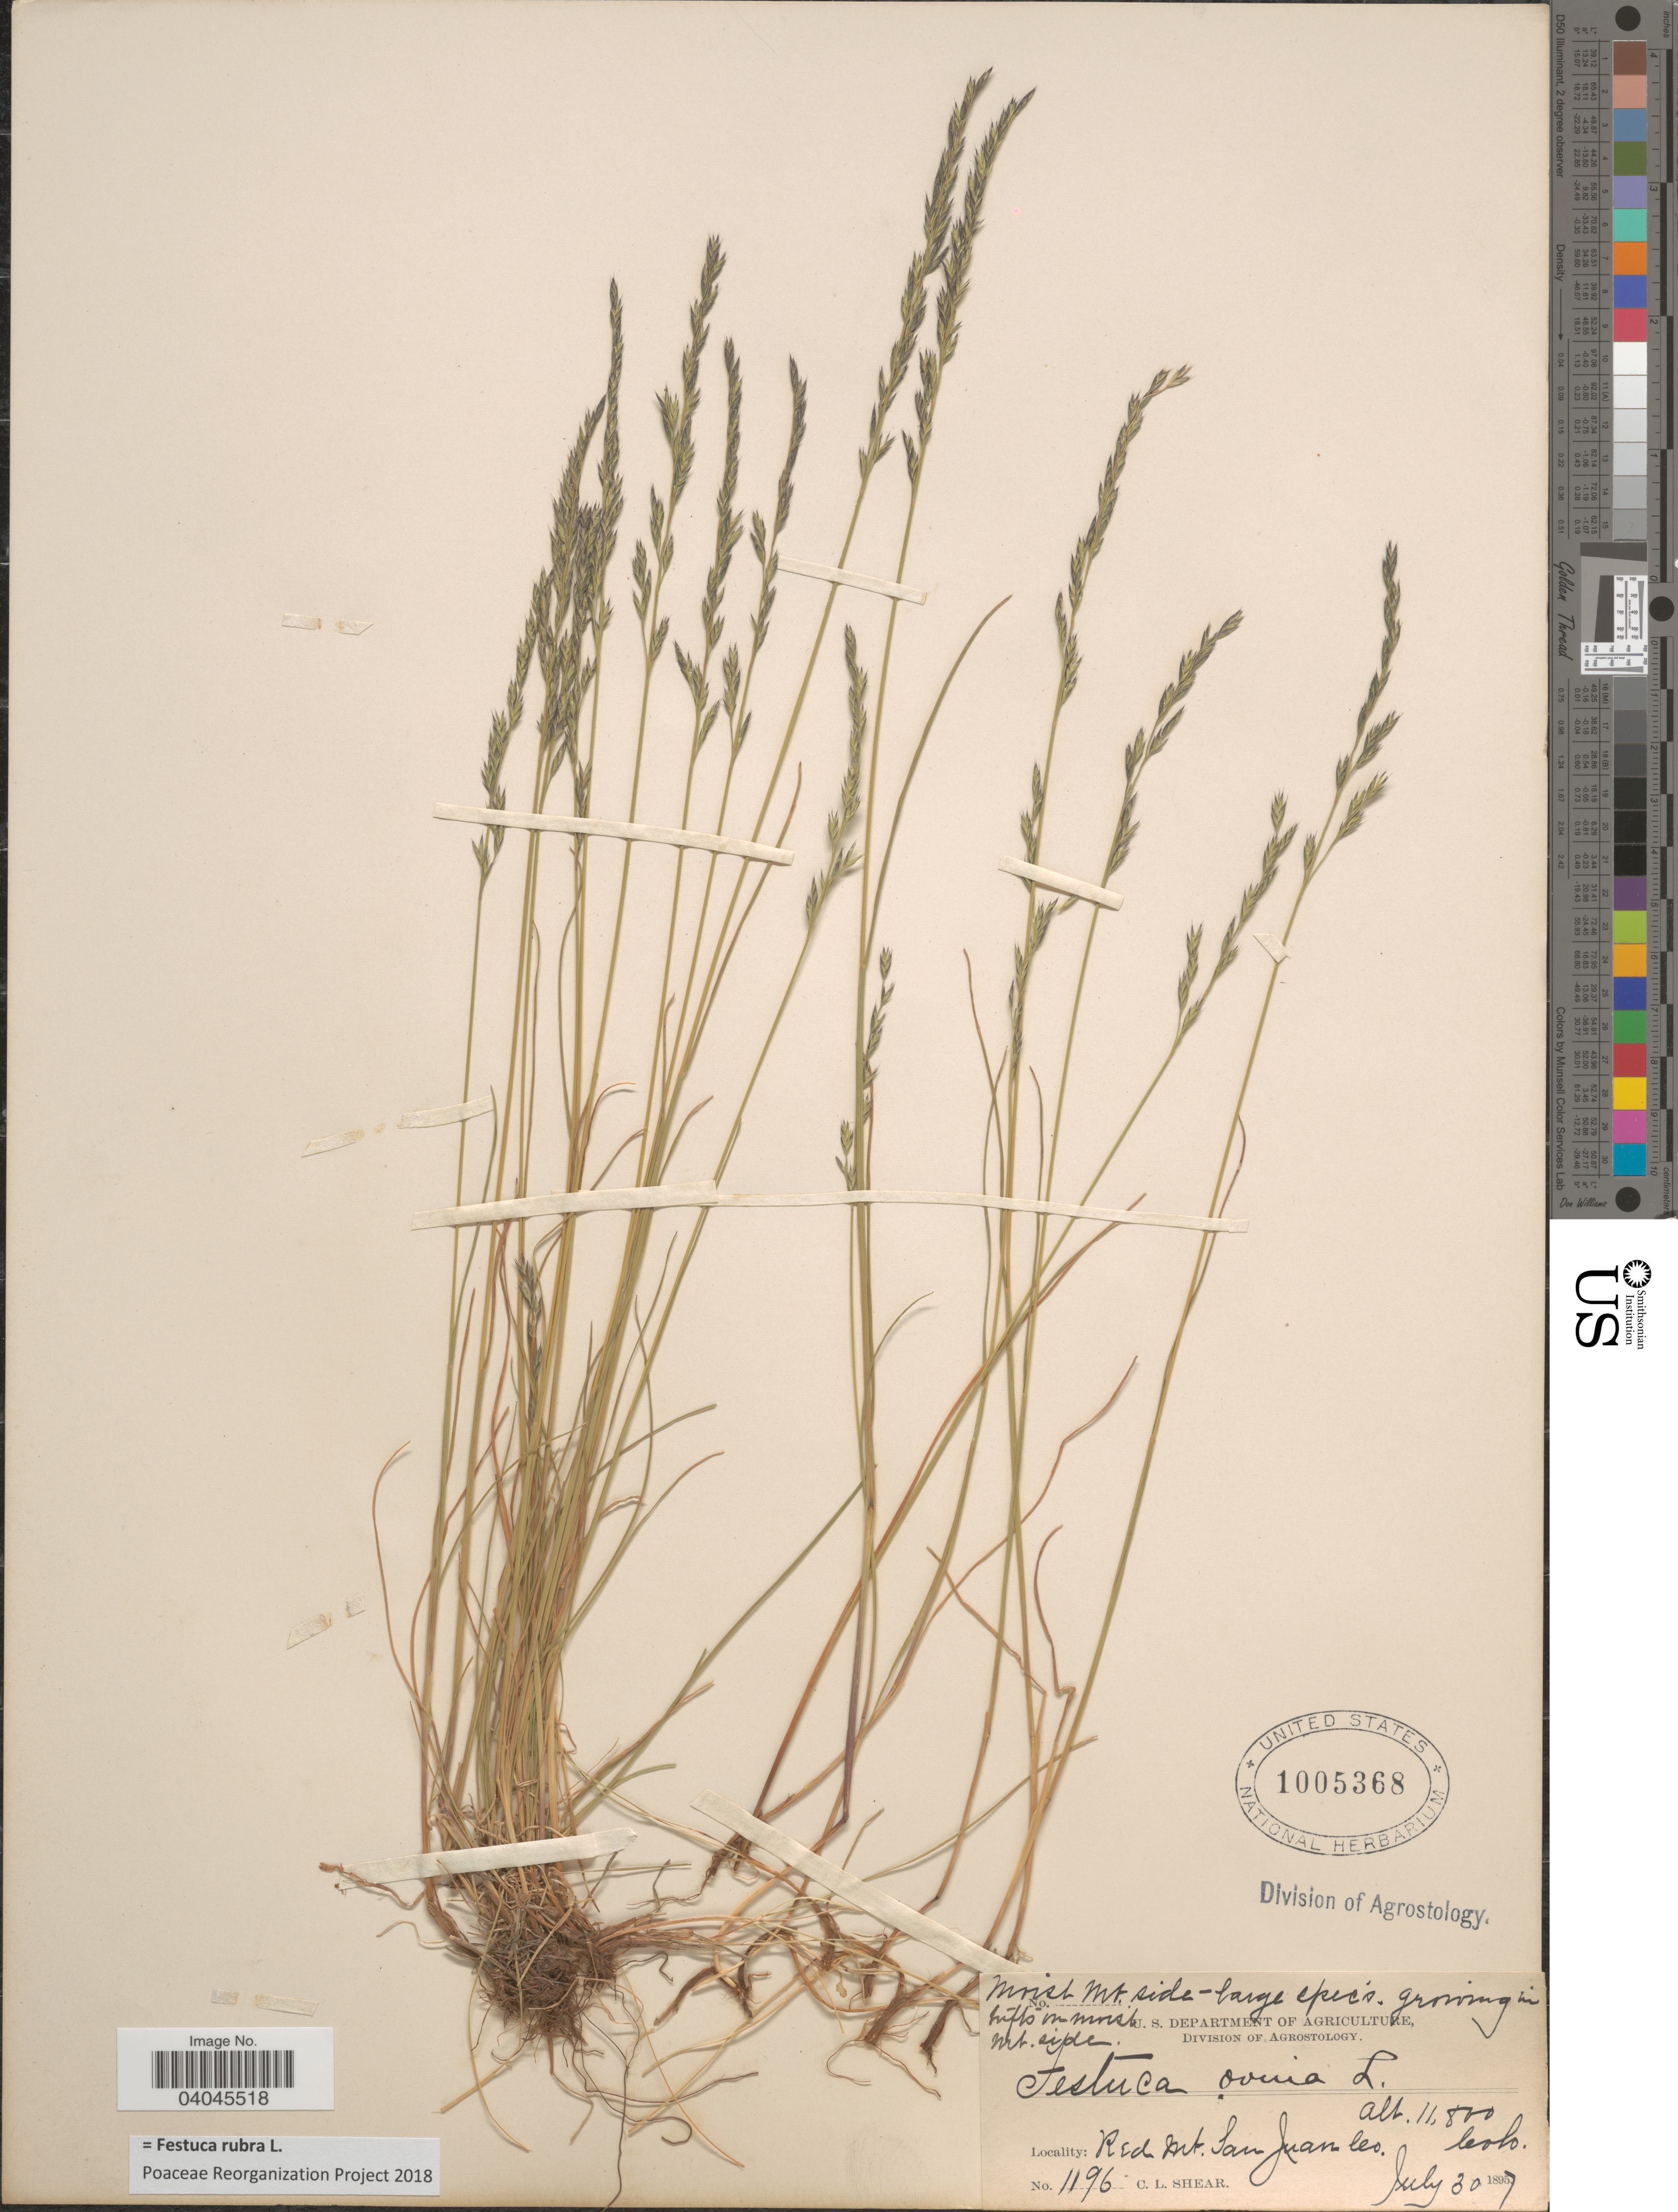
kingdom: Plantae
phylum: Tracheophyta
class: Liliopsida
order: Poales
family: Poaceae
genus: Festuca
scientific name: Festuca rubra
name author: L.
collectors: C. L. Shear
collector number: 1196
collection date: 1897-07-30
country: United States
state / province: Colorado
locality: Red Mt. San Juan Co.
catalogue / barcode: US 1005368